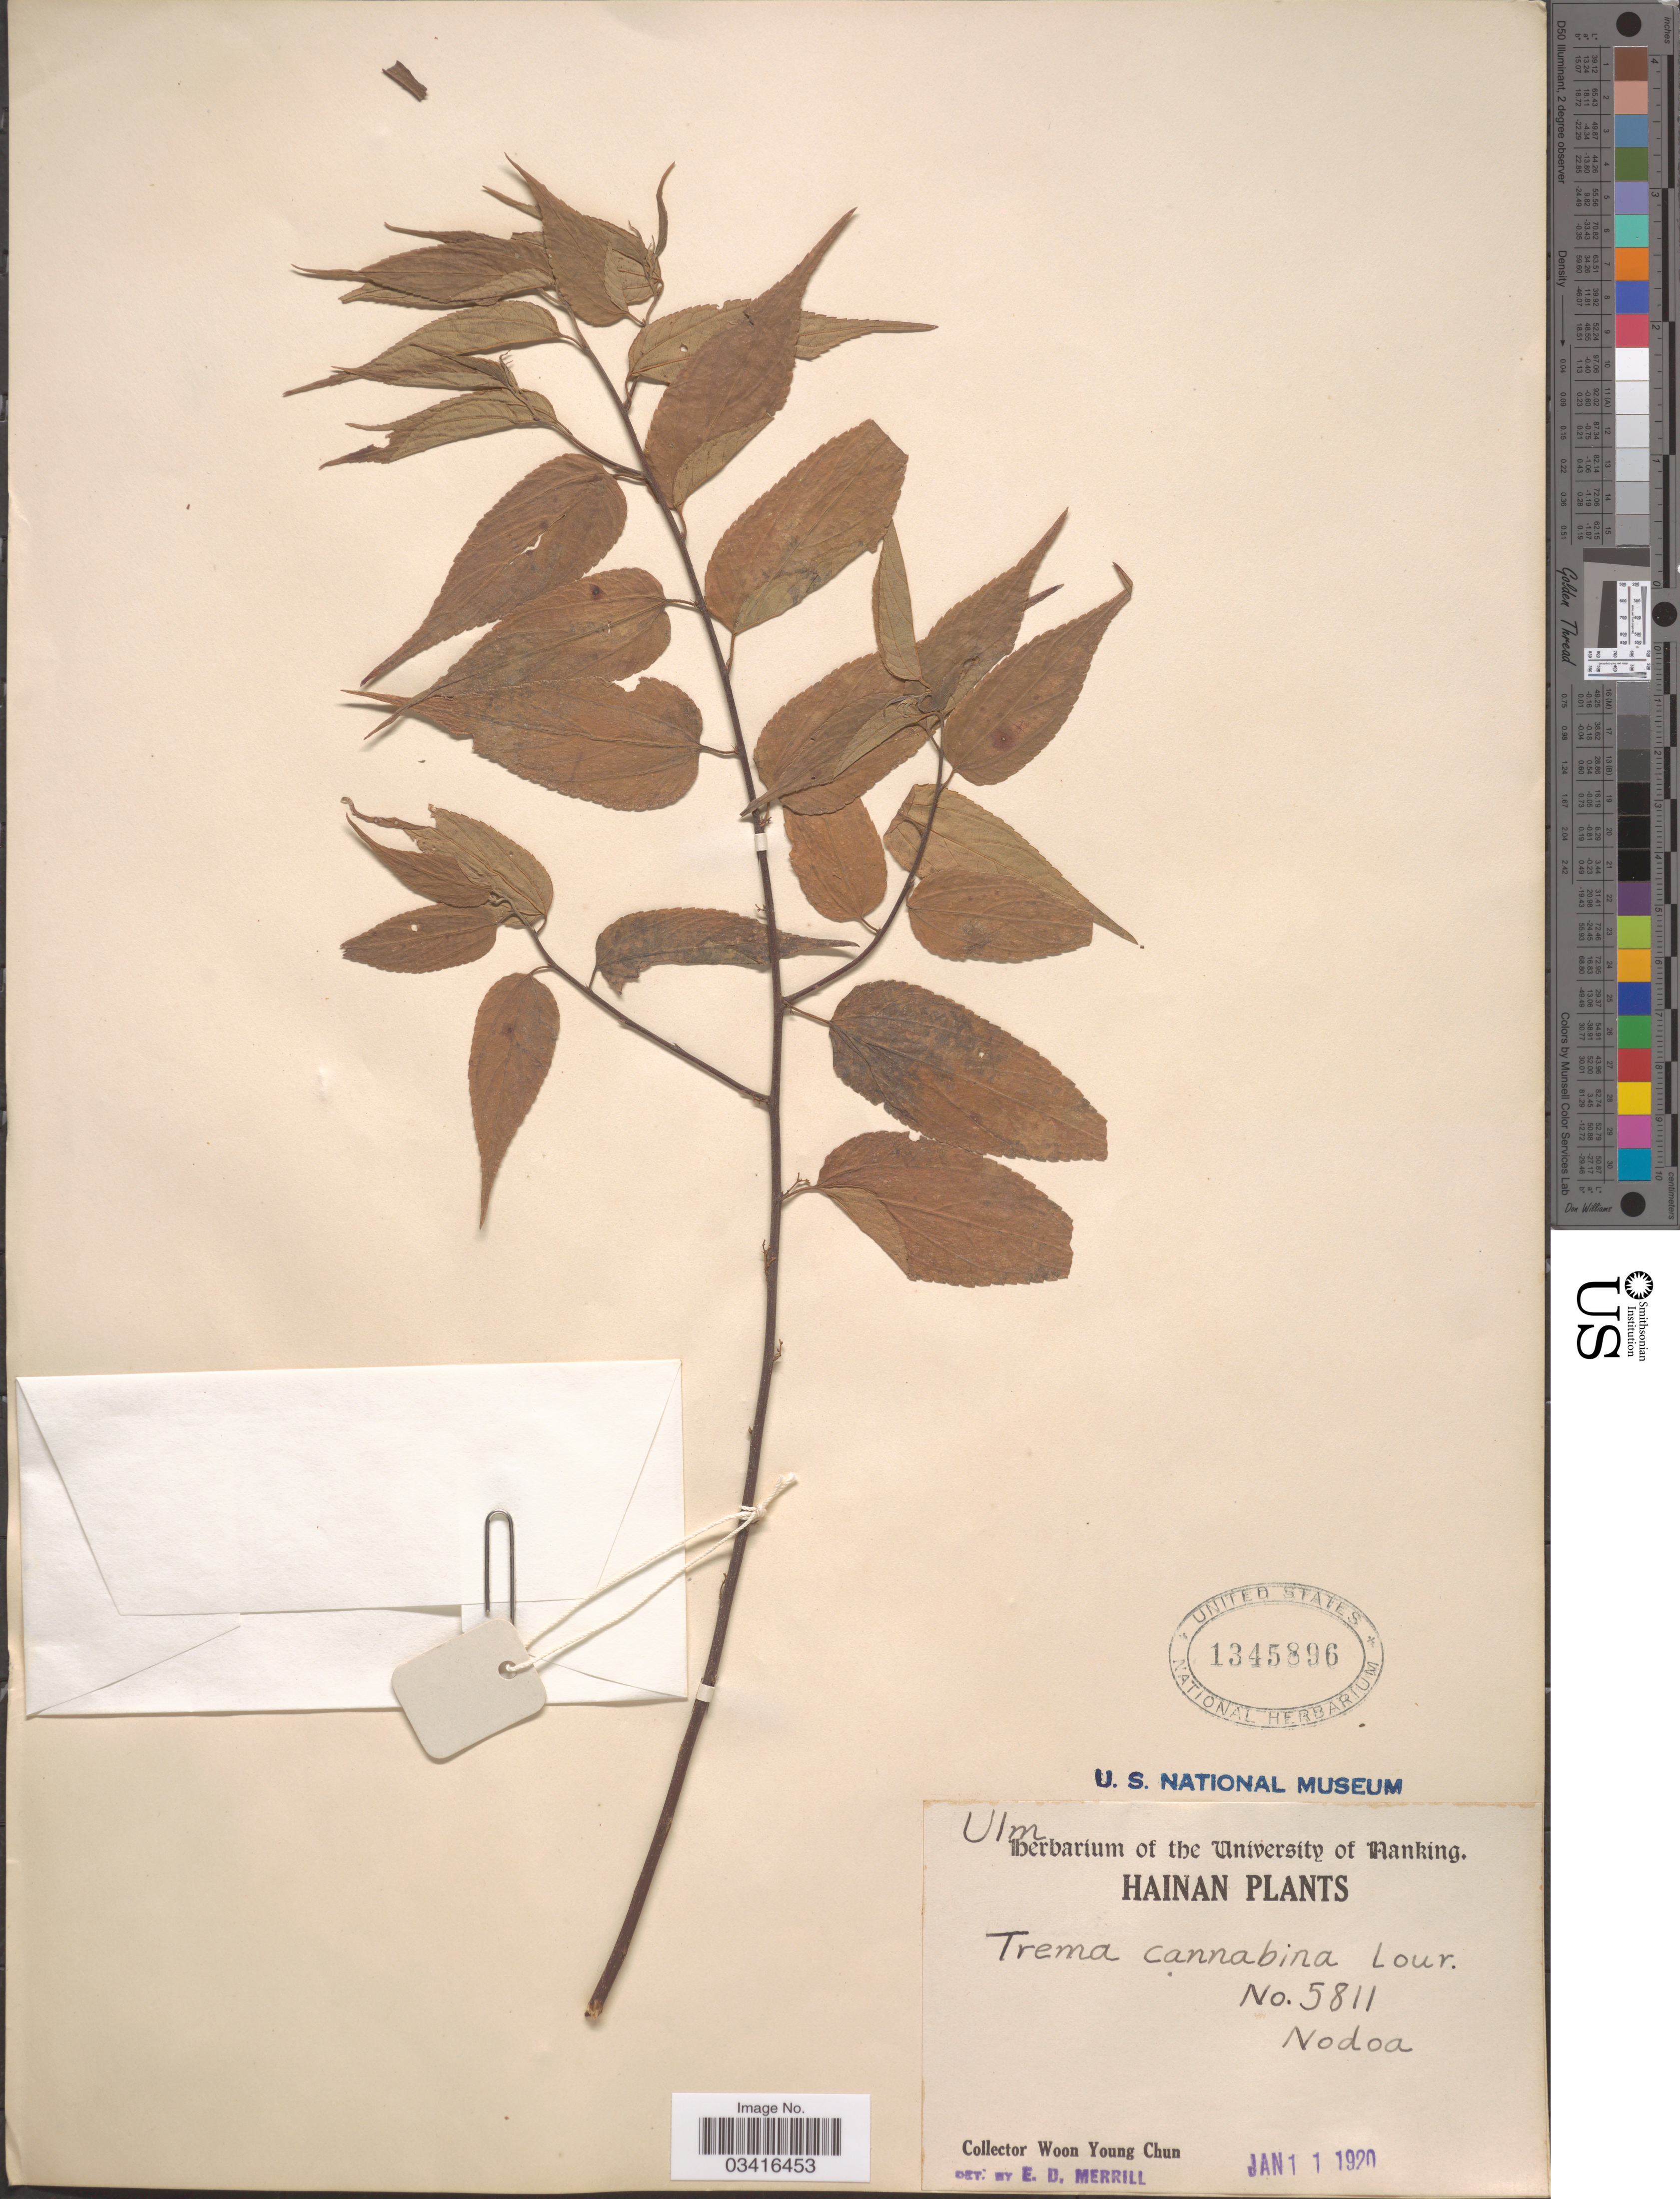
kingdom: Plantae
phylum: Tracheophyta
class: Magnoliopsida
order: Rosales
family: Cannabaceae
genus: Trema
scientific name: Trema cannabina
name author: Lour.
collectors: W. Y. Chun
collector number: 5811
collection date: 1920-01-11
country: China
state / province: Hainan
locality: Nodoa.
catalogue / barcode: US 1345896